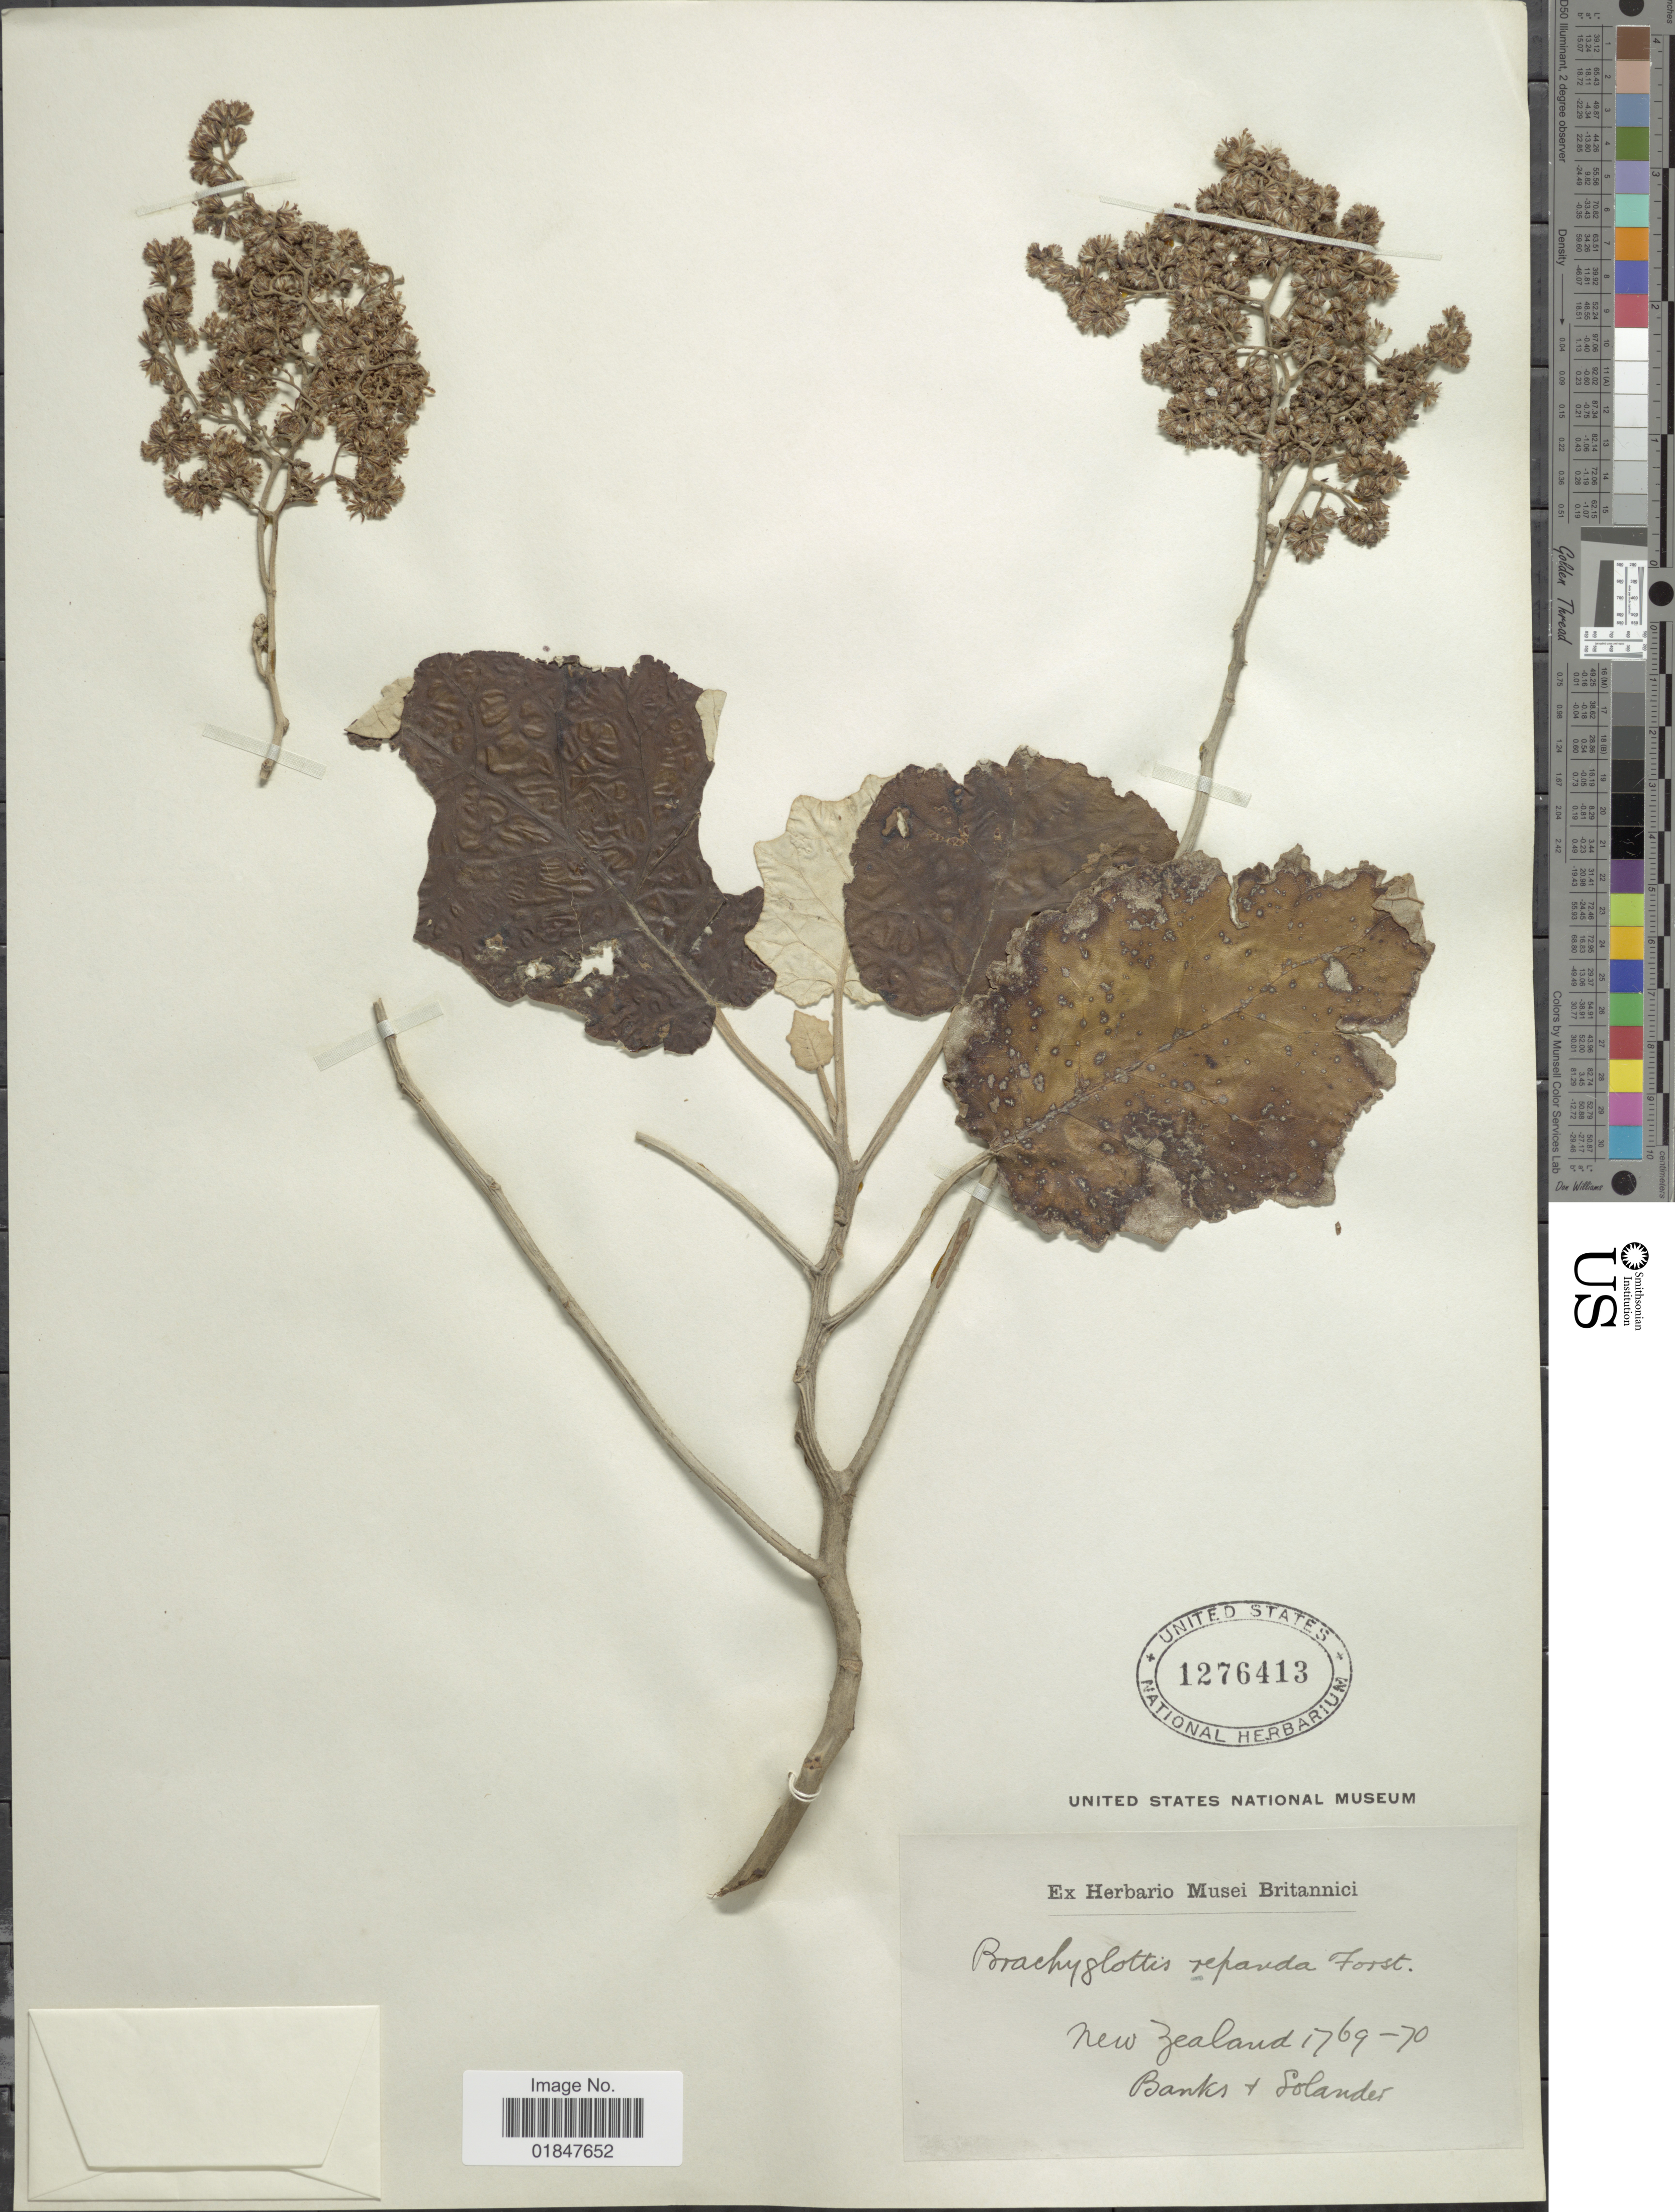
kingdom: Plantae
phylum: Tracheophyta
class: Magnoliopsida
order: Asterales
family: Asteraceae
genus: Brachyglottis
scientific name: Brachyglottis repanda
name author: J.R. Forst. & G. Forst.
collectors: -- Banks & -- Solander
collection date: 1769/1770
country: New Zealand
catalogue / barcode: US 1276413